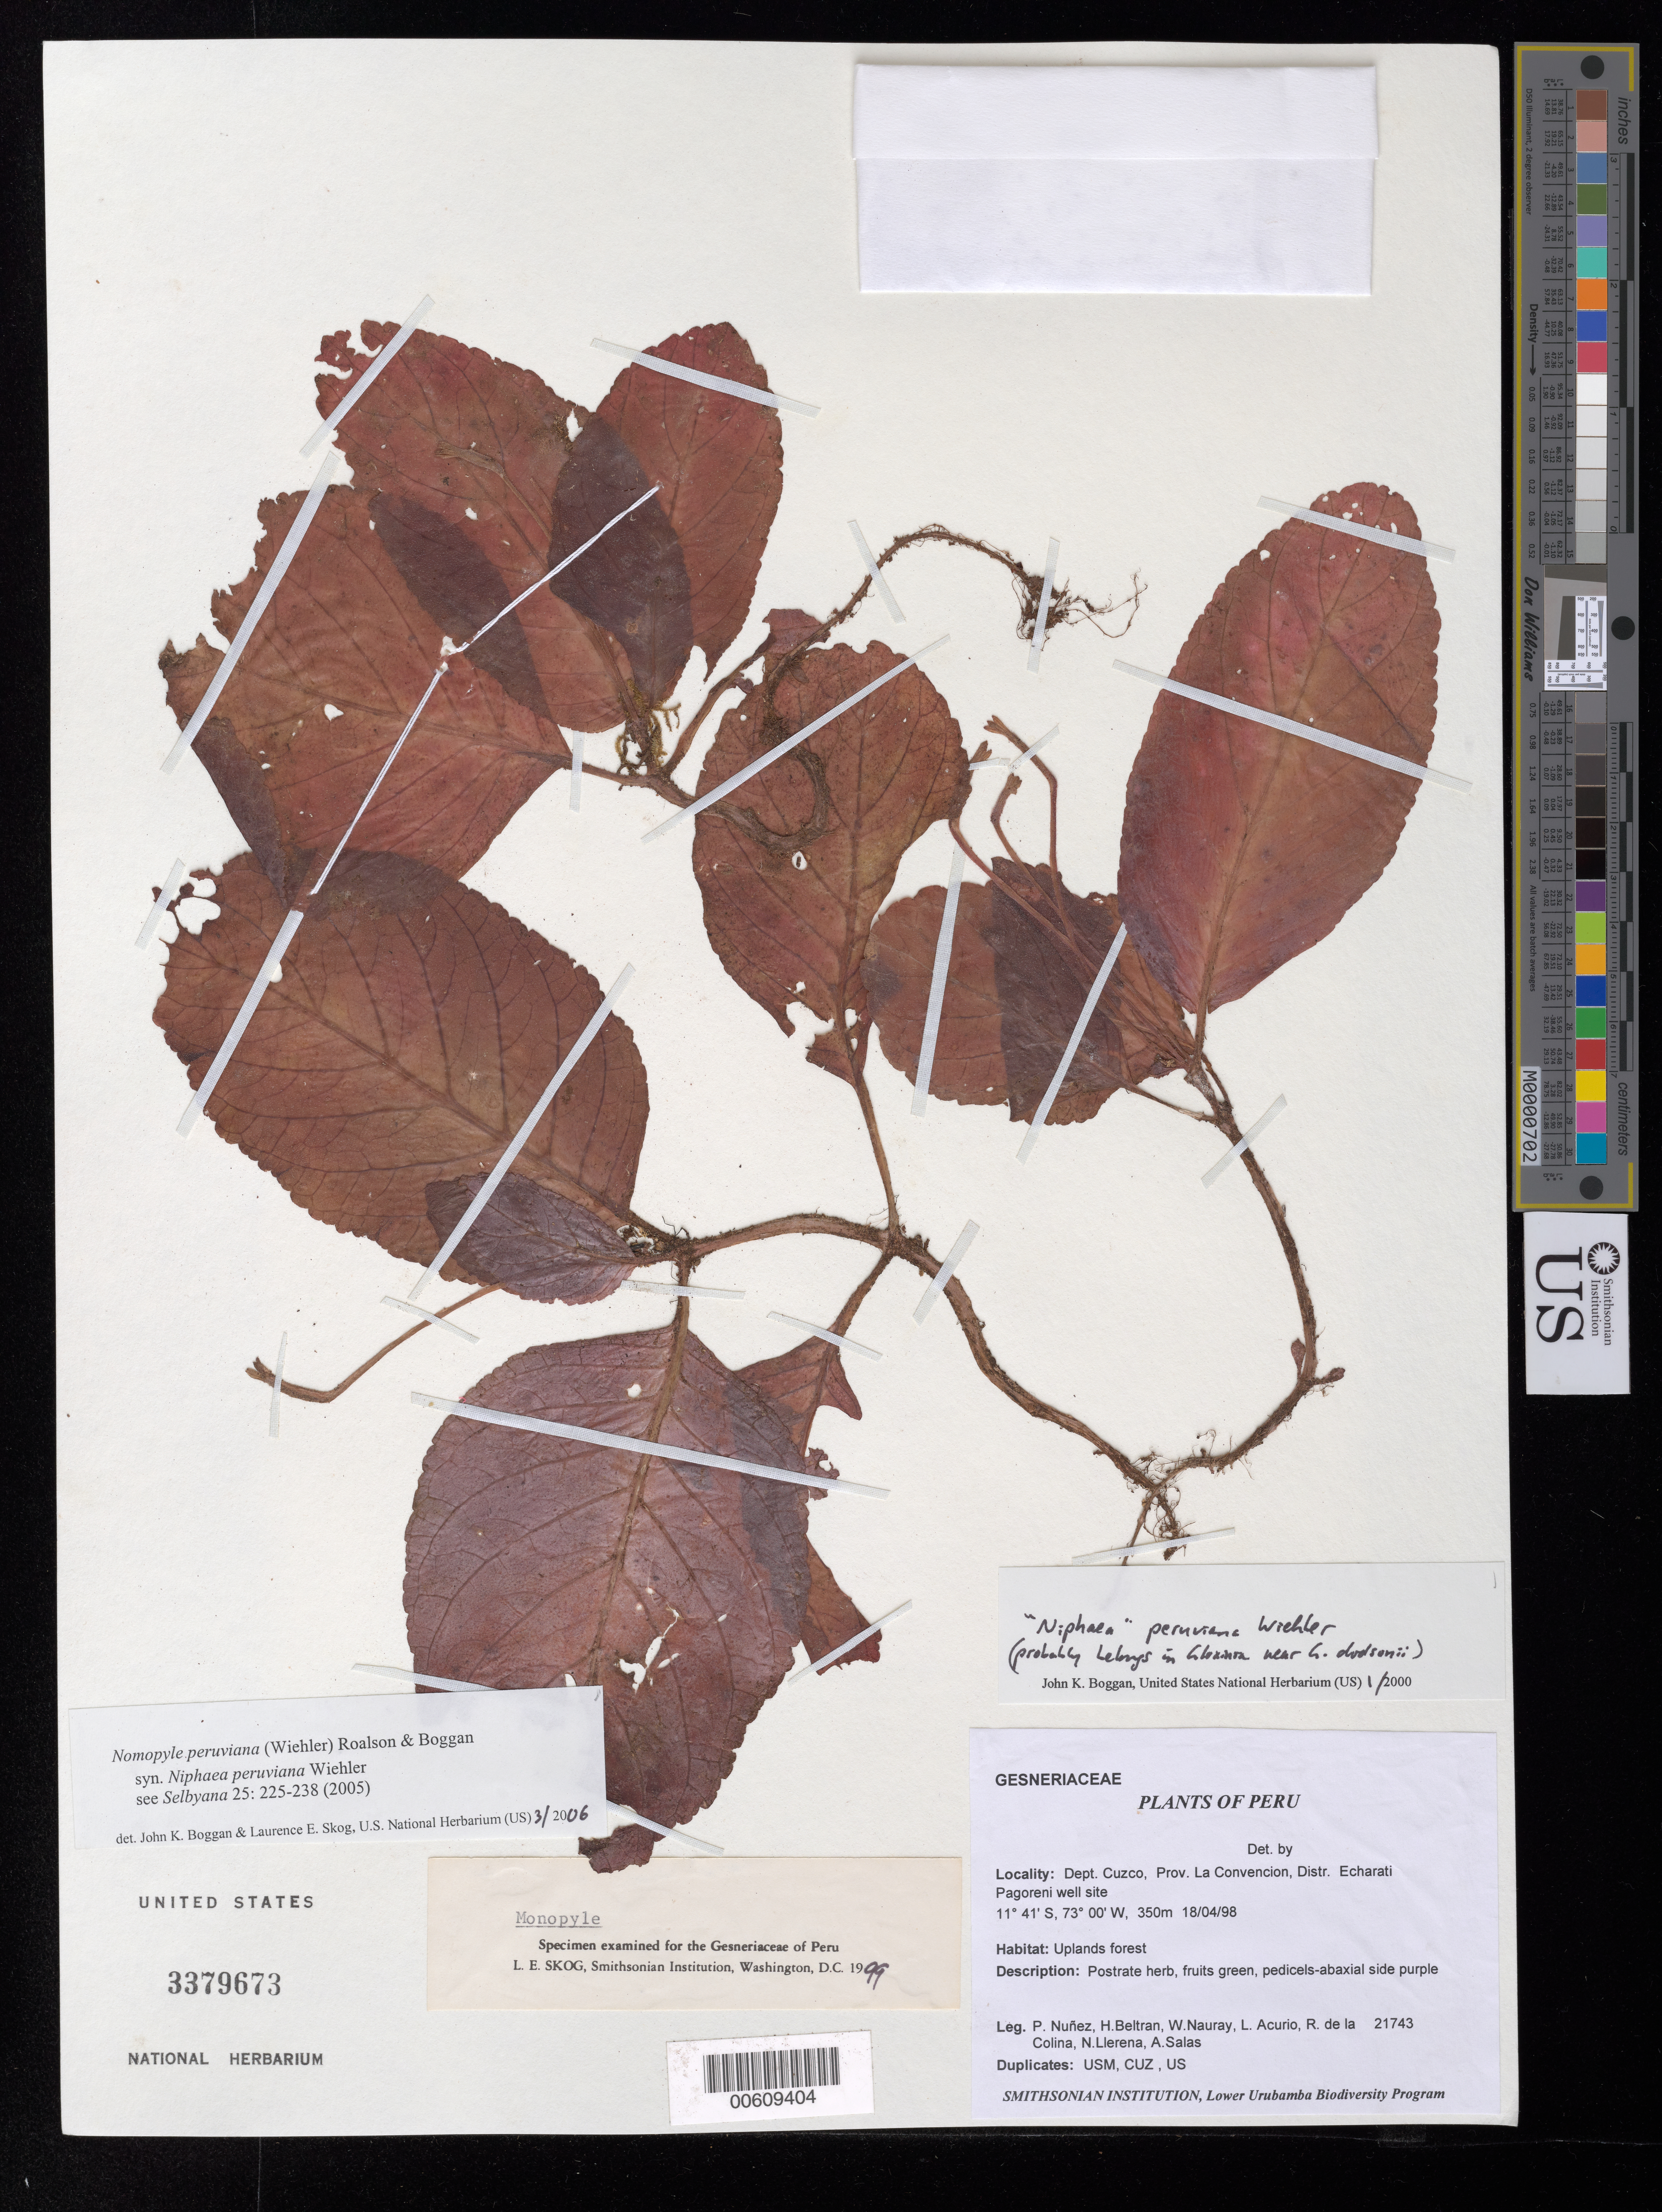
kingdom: Plantae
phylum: Tracheophyta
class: Magnoliopsida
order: Lamiales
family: Gesneriaceae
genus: Nomopyle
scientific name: Nomopyle peruviana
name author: (Wiehler) Roalson & Boggan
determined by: Boggan, J. K.; Skog, L. E.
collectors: P. Núñez V., H. Beltran, W. Nauray, L. Acurio, R. de La Colina, N. Llerena & A. Salas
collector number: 21743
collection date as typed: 18 Apr 1998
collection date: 1998-04-18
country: Peru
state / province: Cusco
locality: Prov. La Convencion; Dtto. Echarati, Pagoreni well site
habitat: Uplands forest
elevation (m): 350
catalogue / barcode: US 3379673